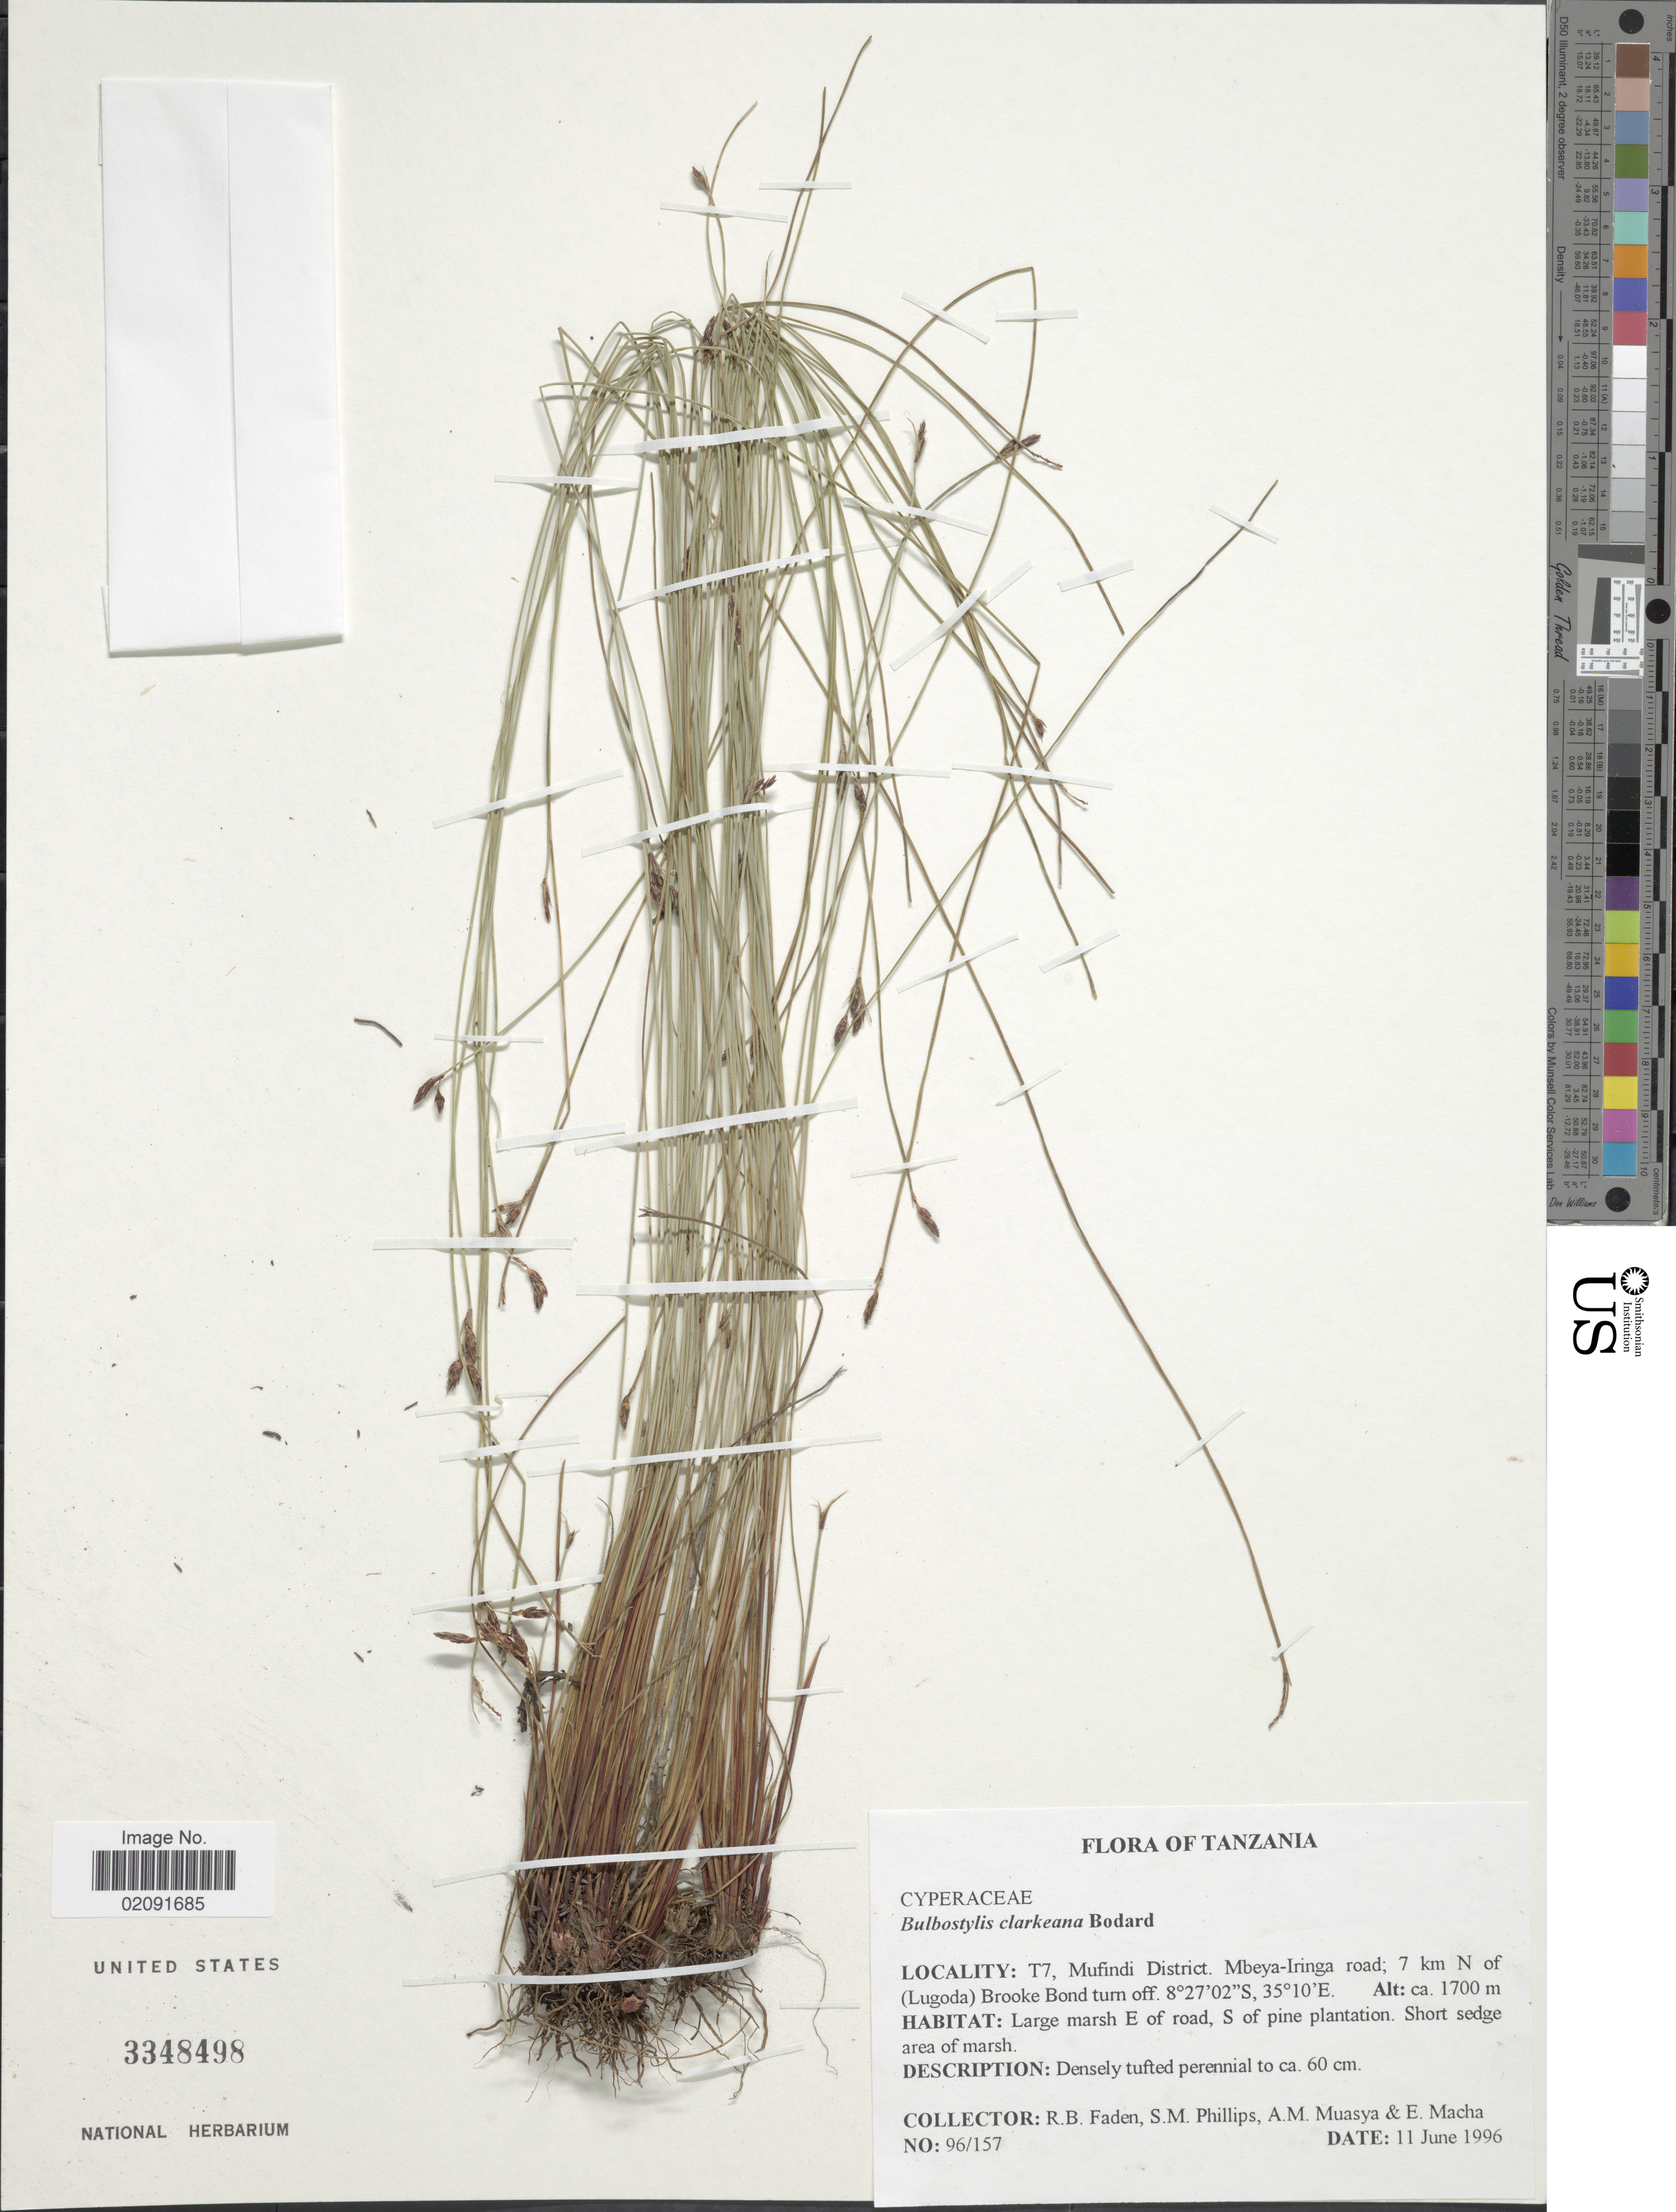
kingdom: Plantae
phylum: Tracheophyta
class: Liliopsida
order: Poales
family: Cyperaceae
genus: Bulbostylis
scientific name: Bulbostylis clarkeana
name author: Hutch. ex Bodard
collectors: R. B. Faden, S. M. Phillips, A. Muasya & E. Macha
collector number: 96/157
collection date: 1996-06-11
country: Tanzania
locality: T7, Mufindi District. Mbeya-Iringa road; 7 km N of (Lugoda) Brooke Bond turn off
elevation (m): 1700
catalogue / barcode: US 3348498